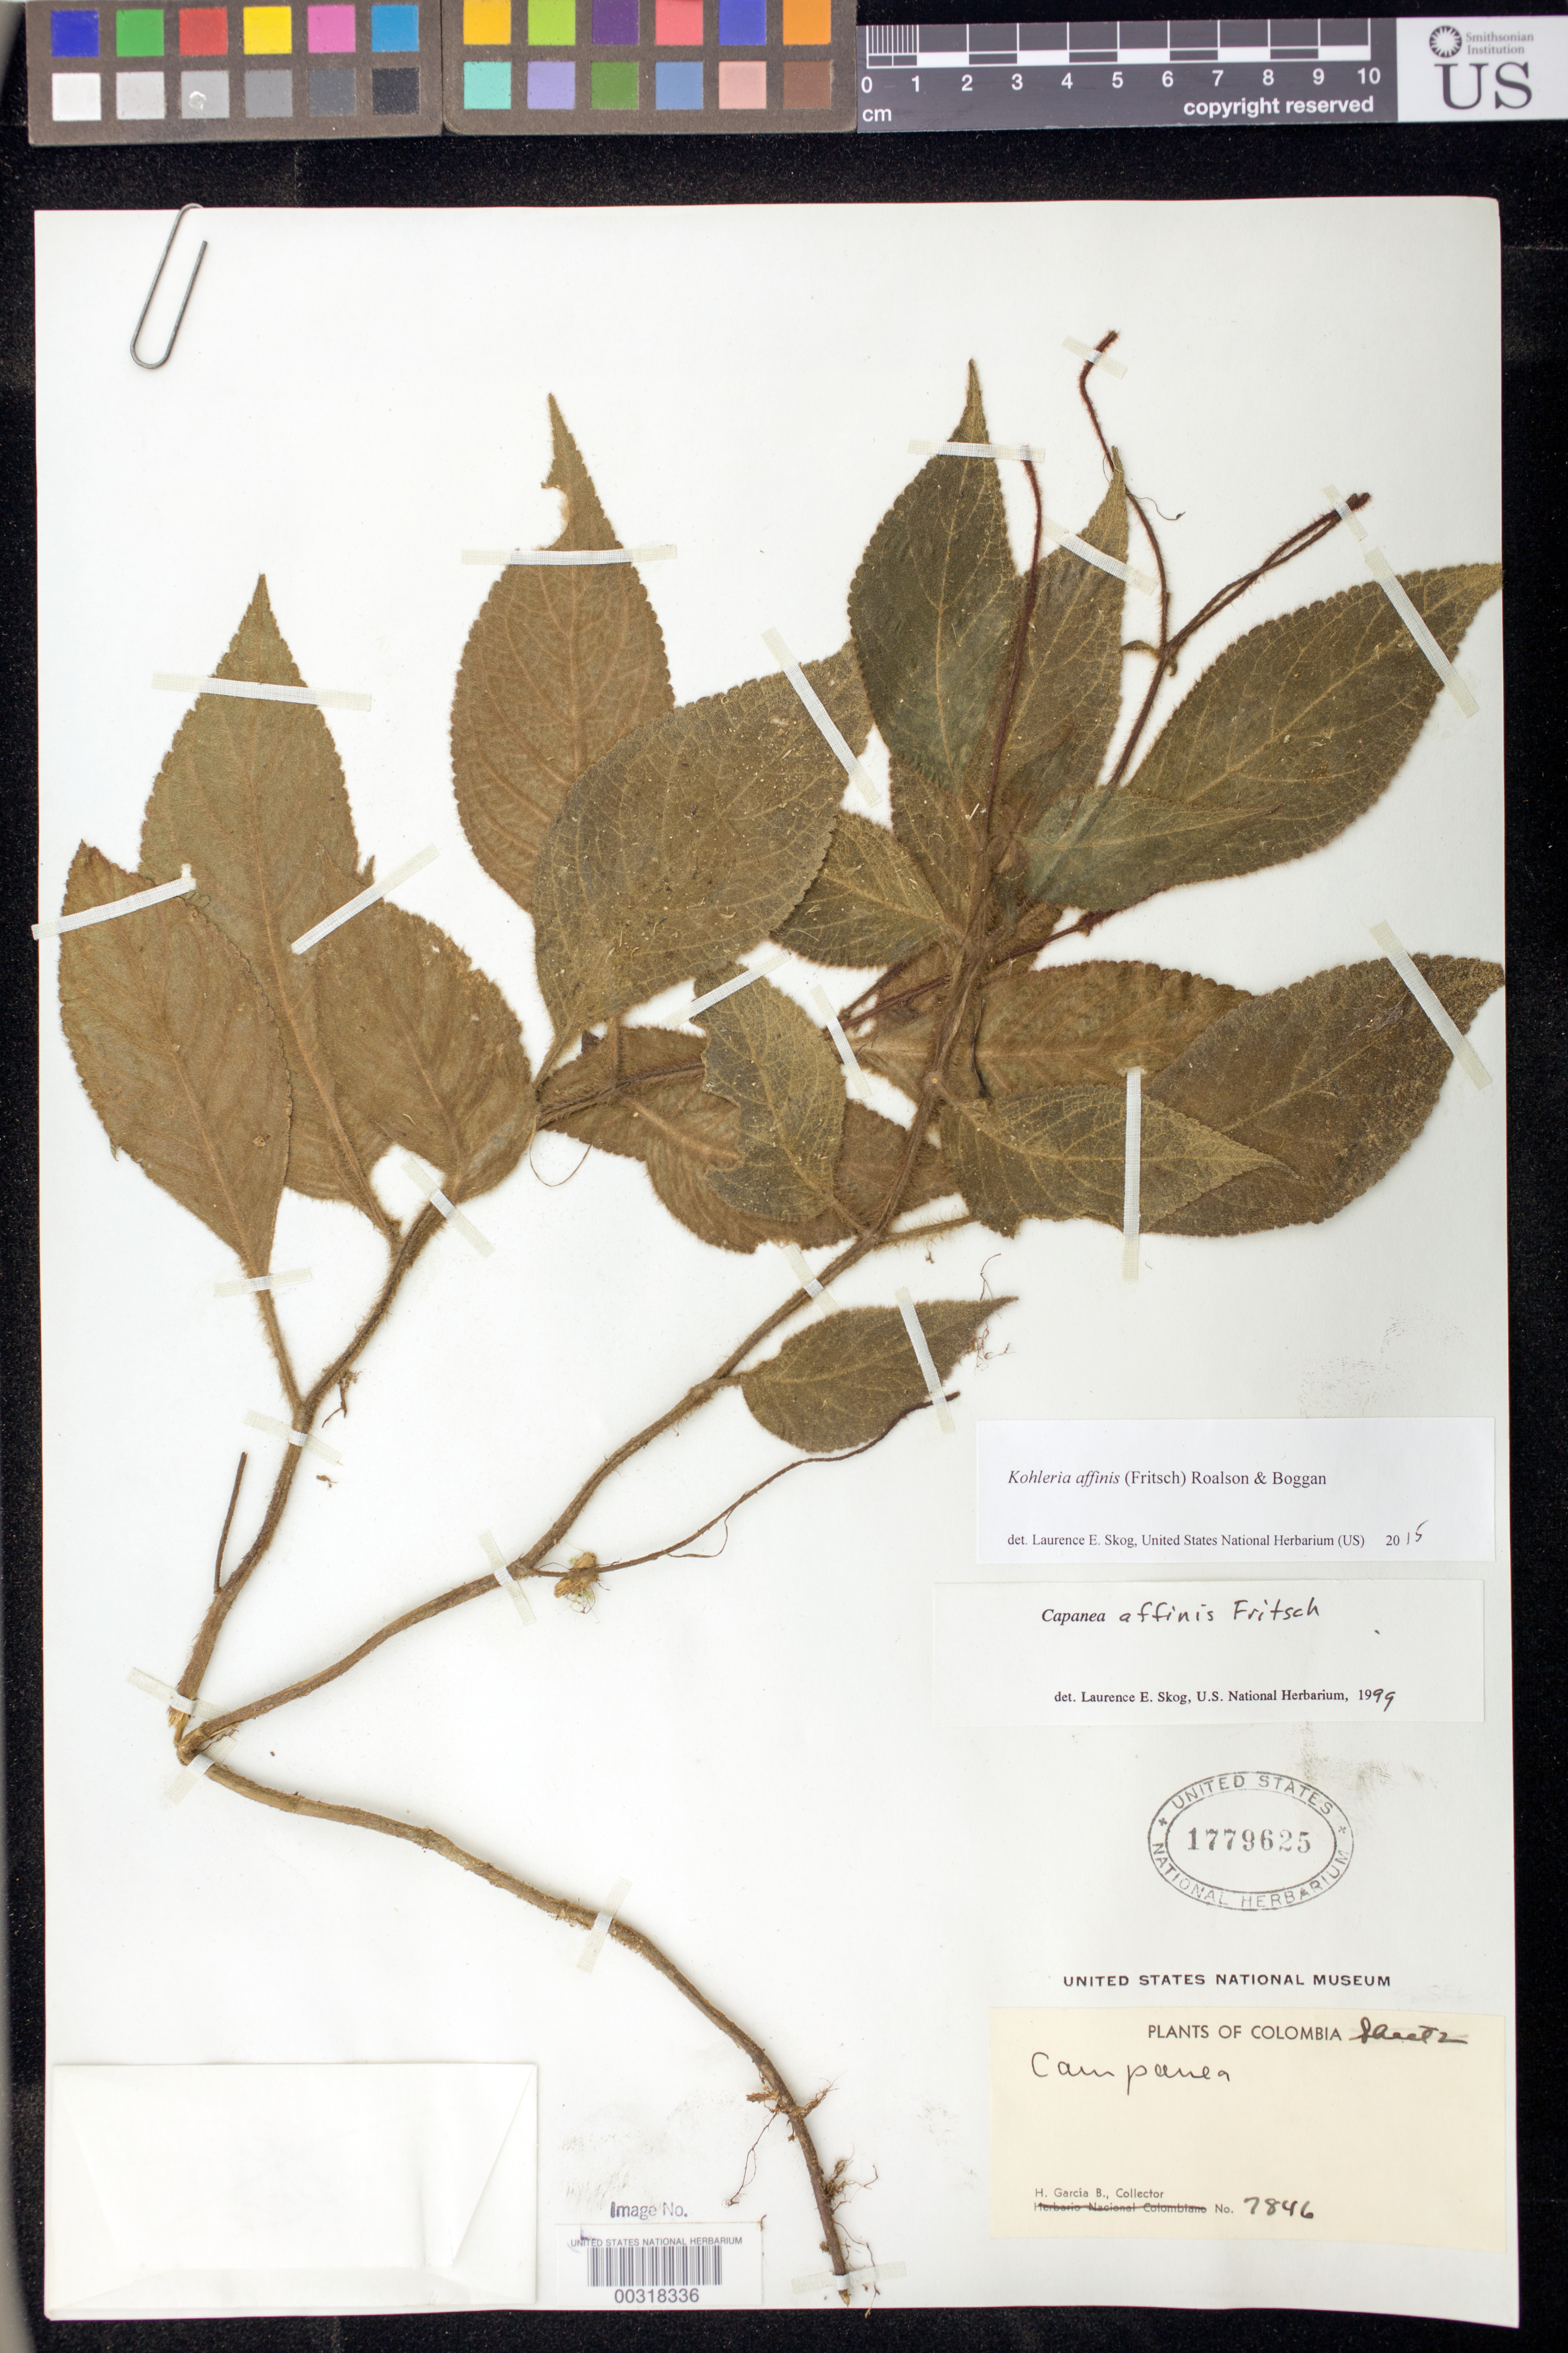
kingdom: Plantae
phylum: Tracheophyta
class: Magnoliopsida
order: Lamiales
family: Gesneriaceae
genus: Kohleria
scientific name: Kohleria affinis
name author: (Fritsch) Roalson & Boggan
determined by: Skog, Laurence E.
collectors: H. García Barriga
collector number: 7846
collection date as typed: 10-11 Aug 1939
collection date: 1939-08-10/1939-08-11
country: Colombia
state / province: Putumayo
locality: Corregimiento El Encano, Laguna de la "Cocha", Páramo "El Tábano"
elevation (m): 3300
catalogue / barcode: US 1779625